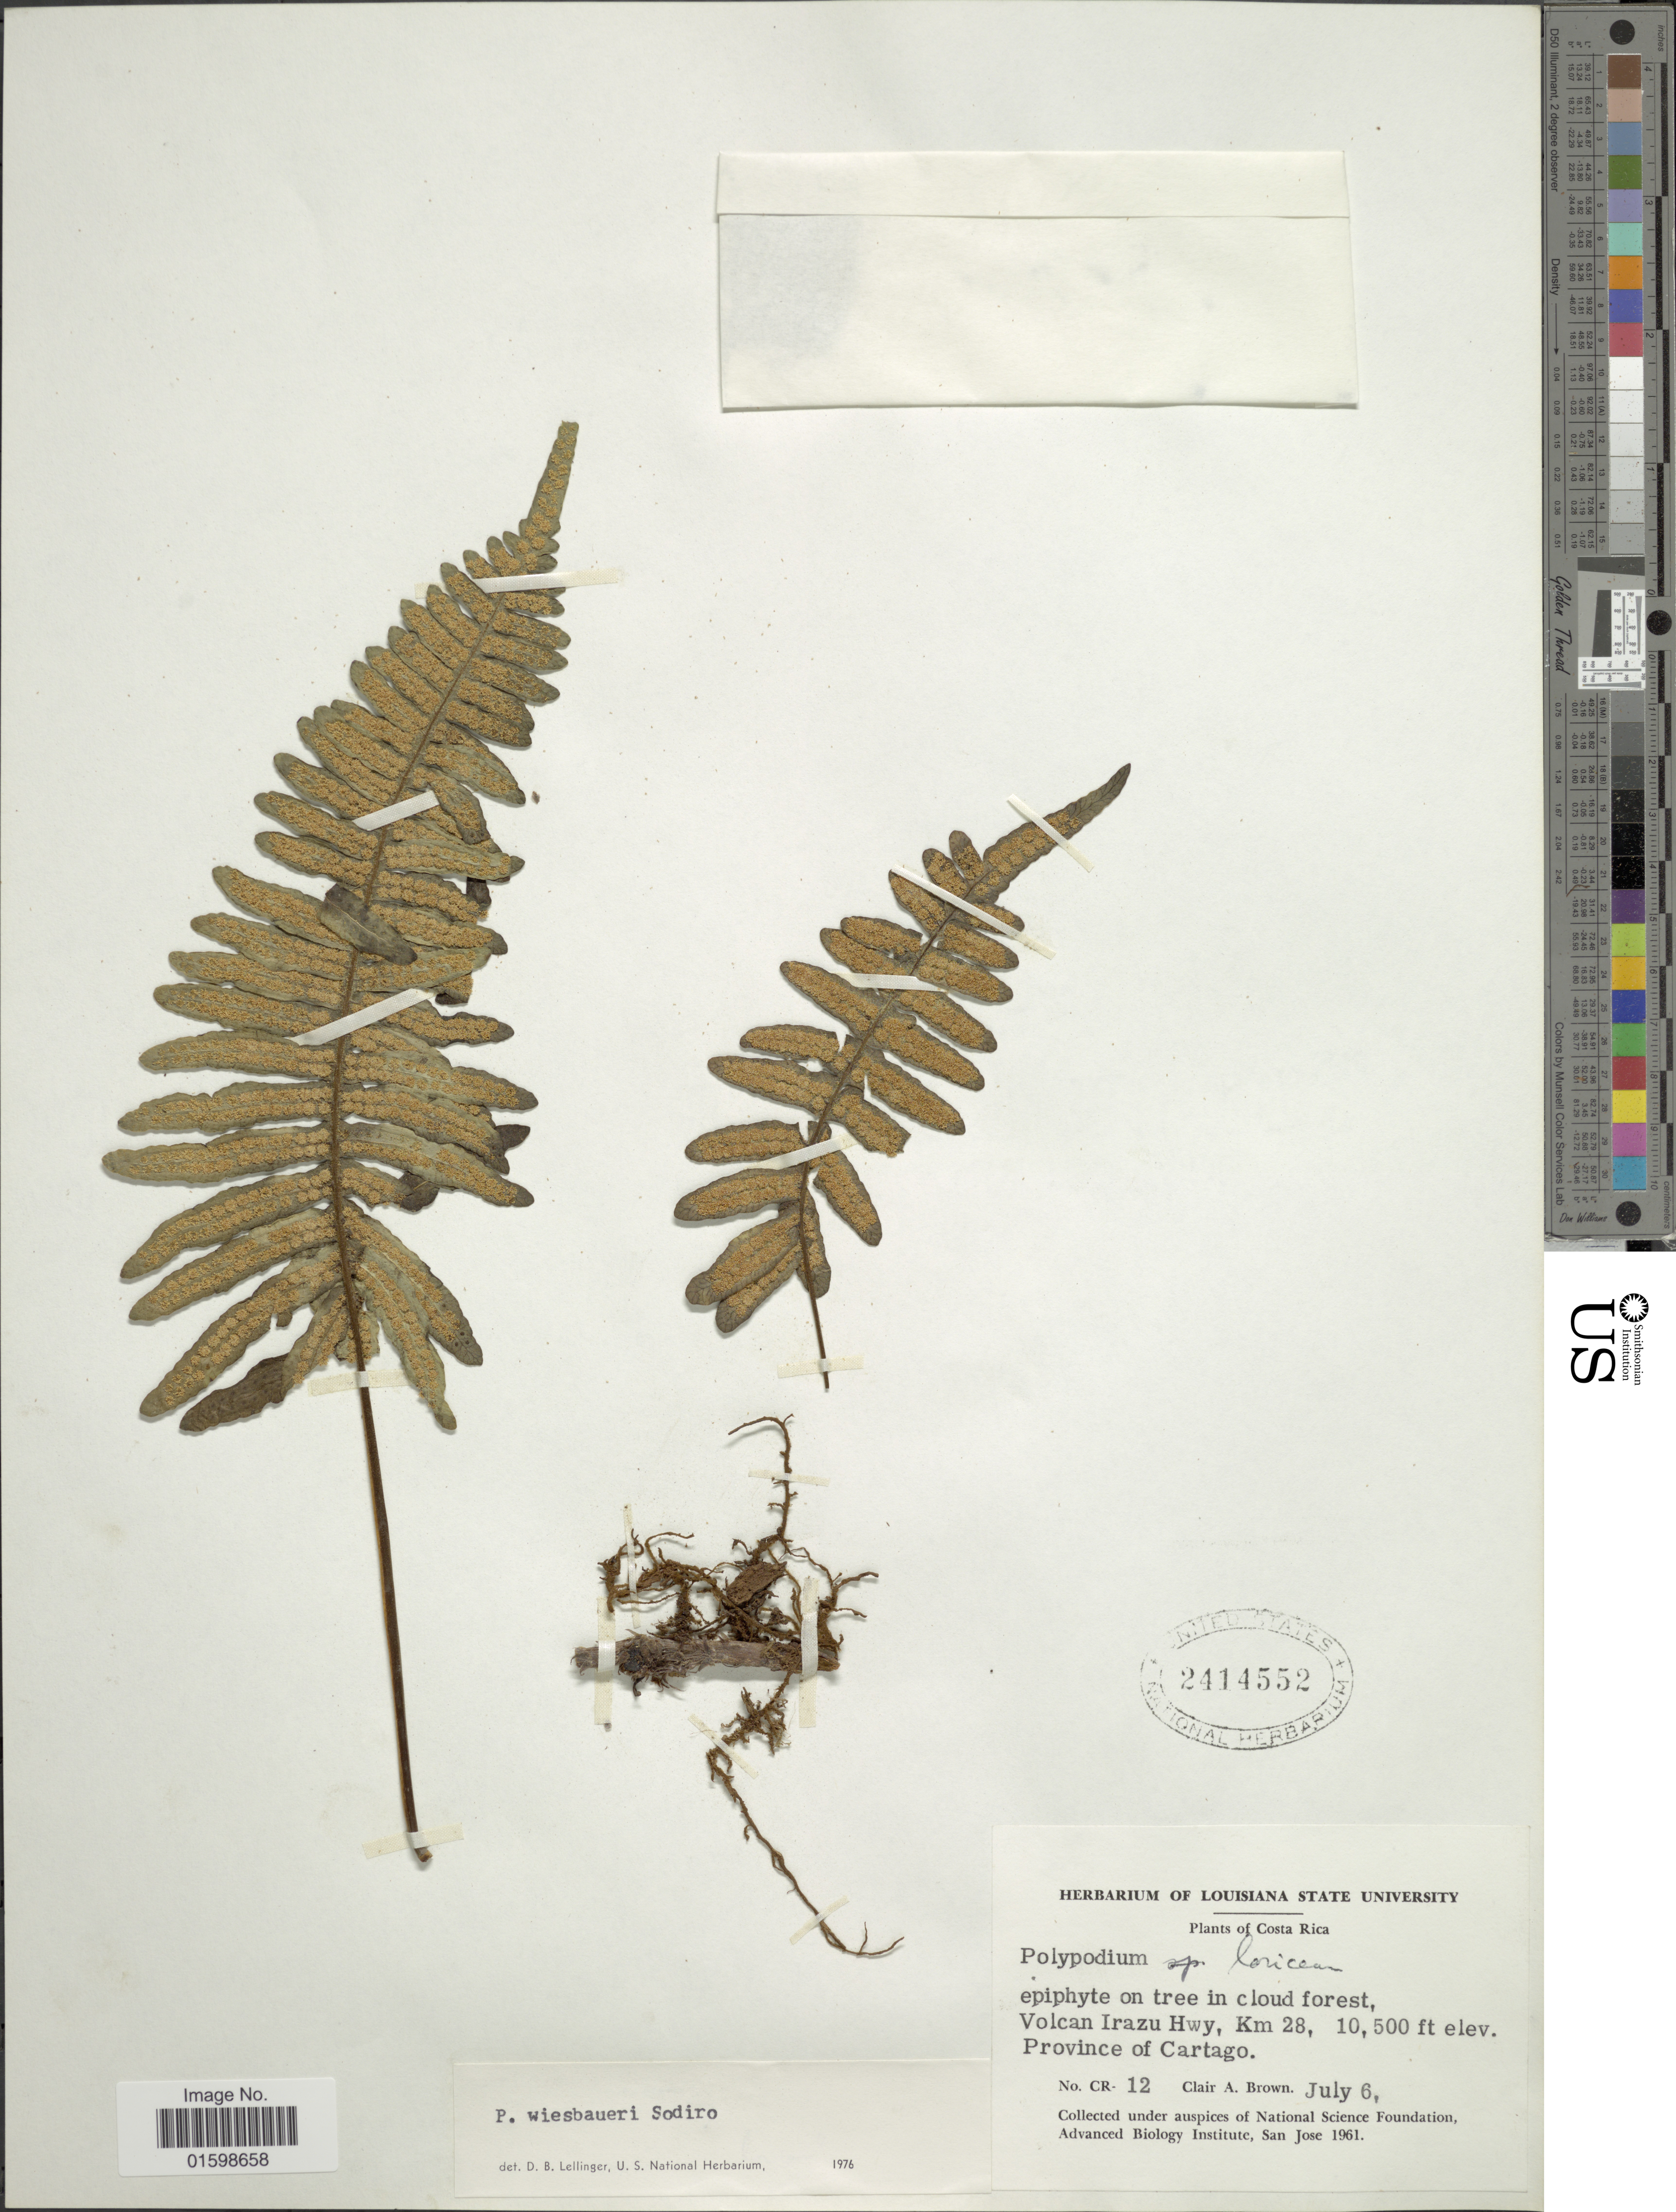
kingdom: Plantae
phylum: Tracheophyta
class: Polypodiopsida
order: Polypodiales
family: Polypodiaceae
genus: Pleopeltis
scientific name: Pleopeltis wiesbaurii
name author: (Sodiro) Lellinger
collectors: C. A. Brown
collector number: CR-12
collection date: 1961-07-06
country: Costa Rica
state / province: Cartago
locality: Epiphyte on tree in cloud forest, Volcan Irazu Hwy, Km 28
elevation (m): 3200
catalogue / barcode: US 2414552